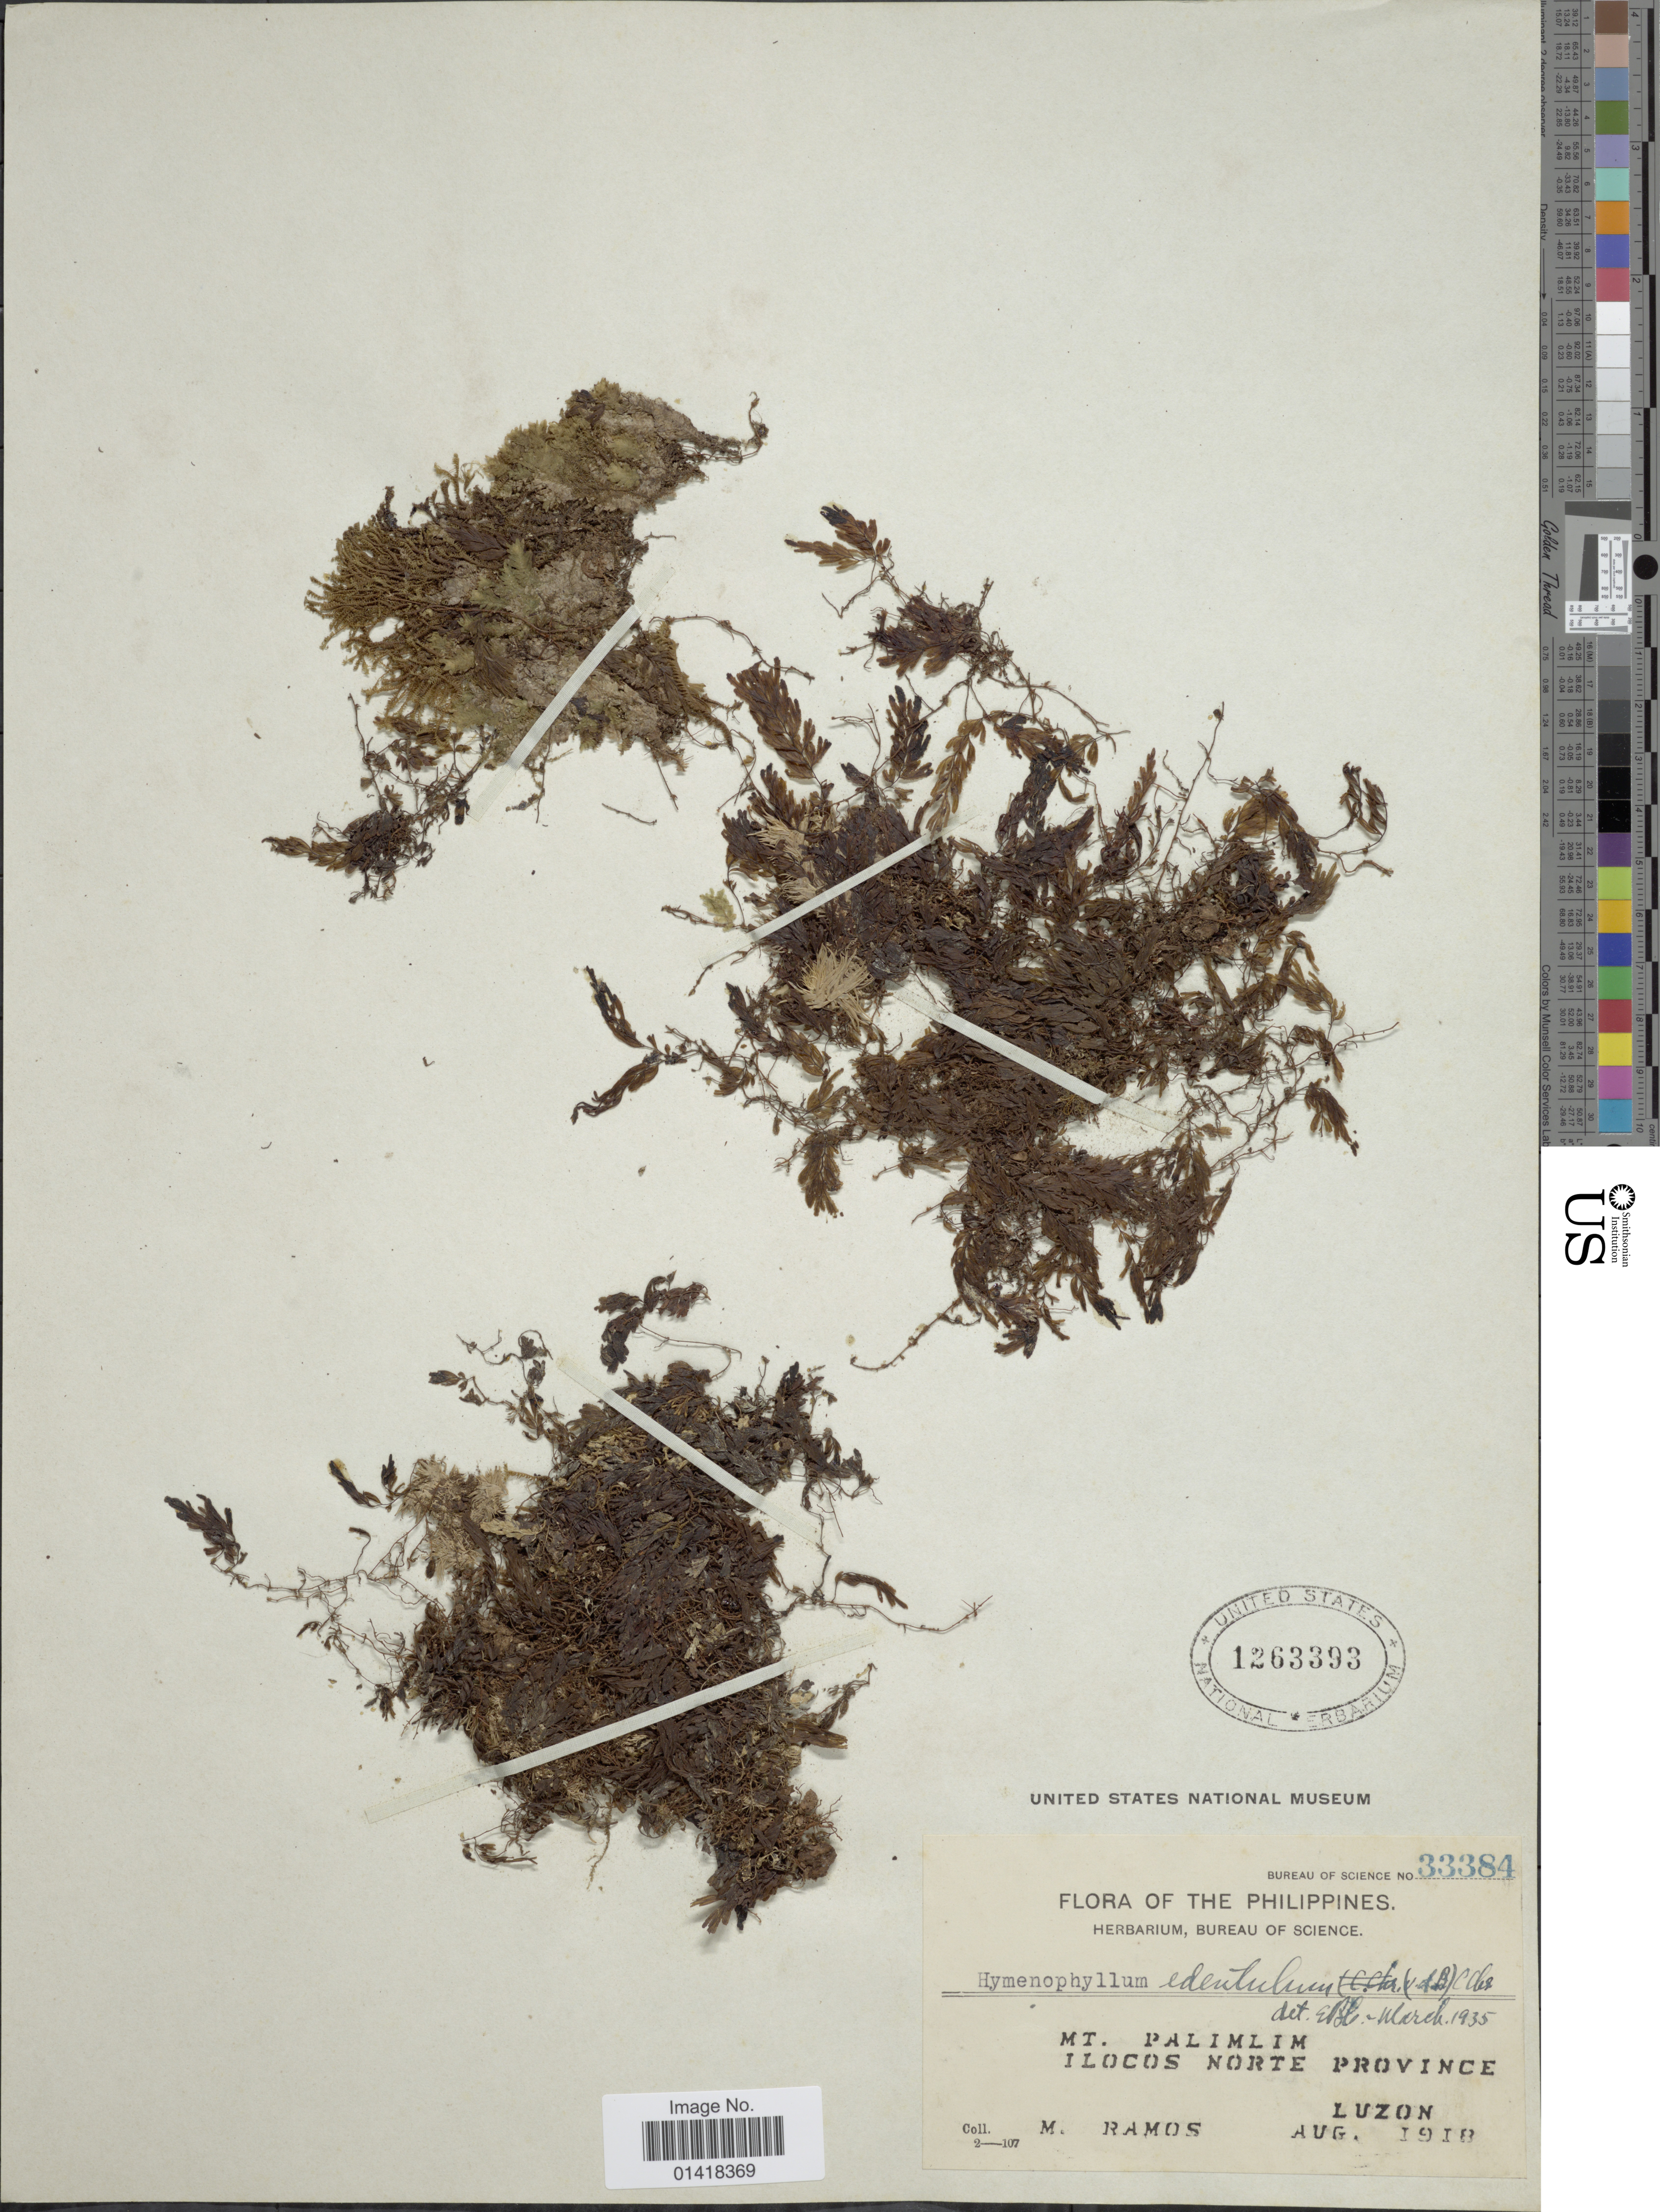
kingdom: Plantae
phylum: Tracheophyta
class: Polypodiopsida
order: Hymenophyllales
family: Hymenophyllaceae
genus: Hymenophyllum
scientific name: Hymenophyllum edentulum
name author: (Bosch) C. Chr.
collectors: M. Ramos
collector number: Bureau of Science 33384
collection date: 1918-08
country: Philippines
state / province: Ilocos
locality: Mt. Palimlim. Ilocos Norte Province. Luzon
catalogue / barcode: US 1263393